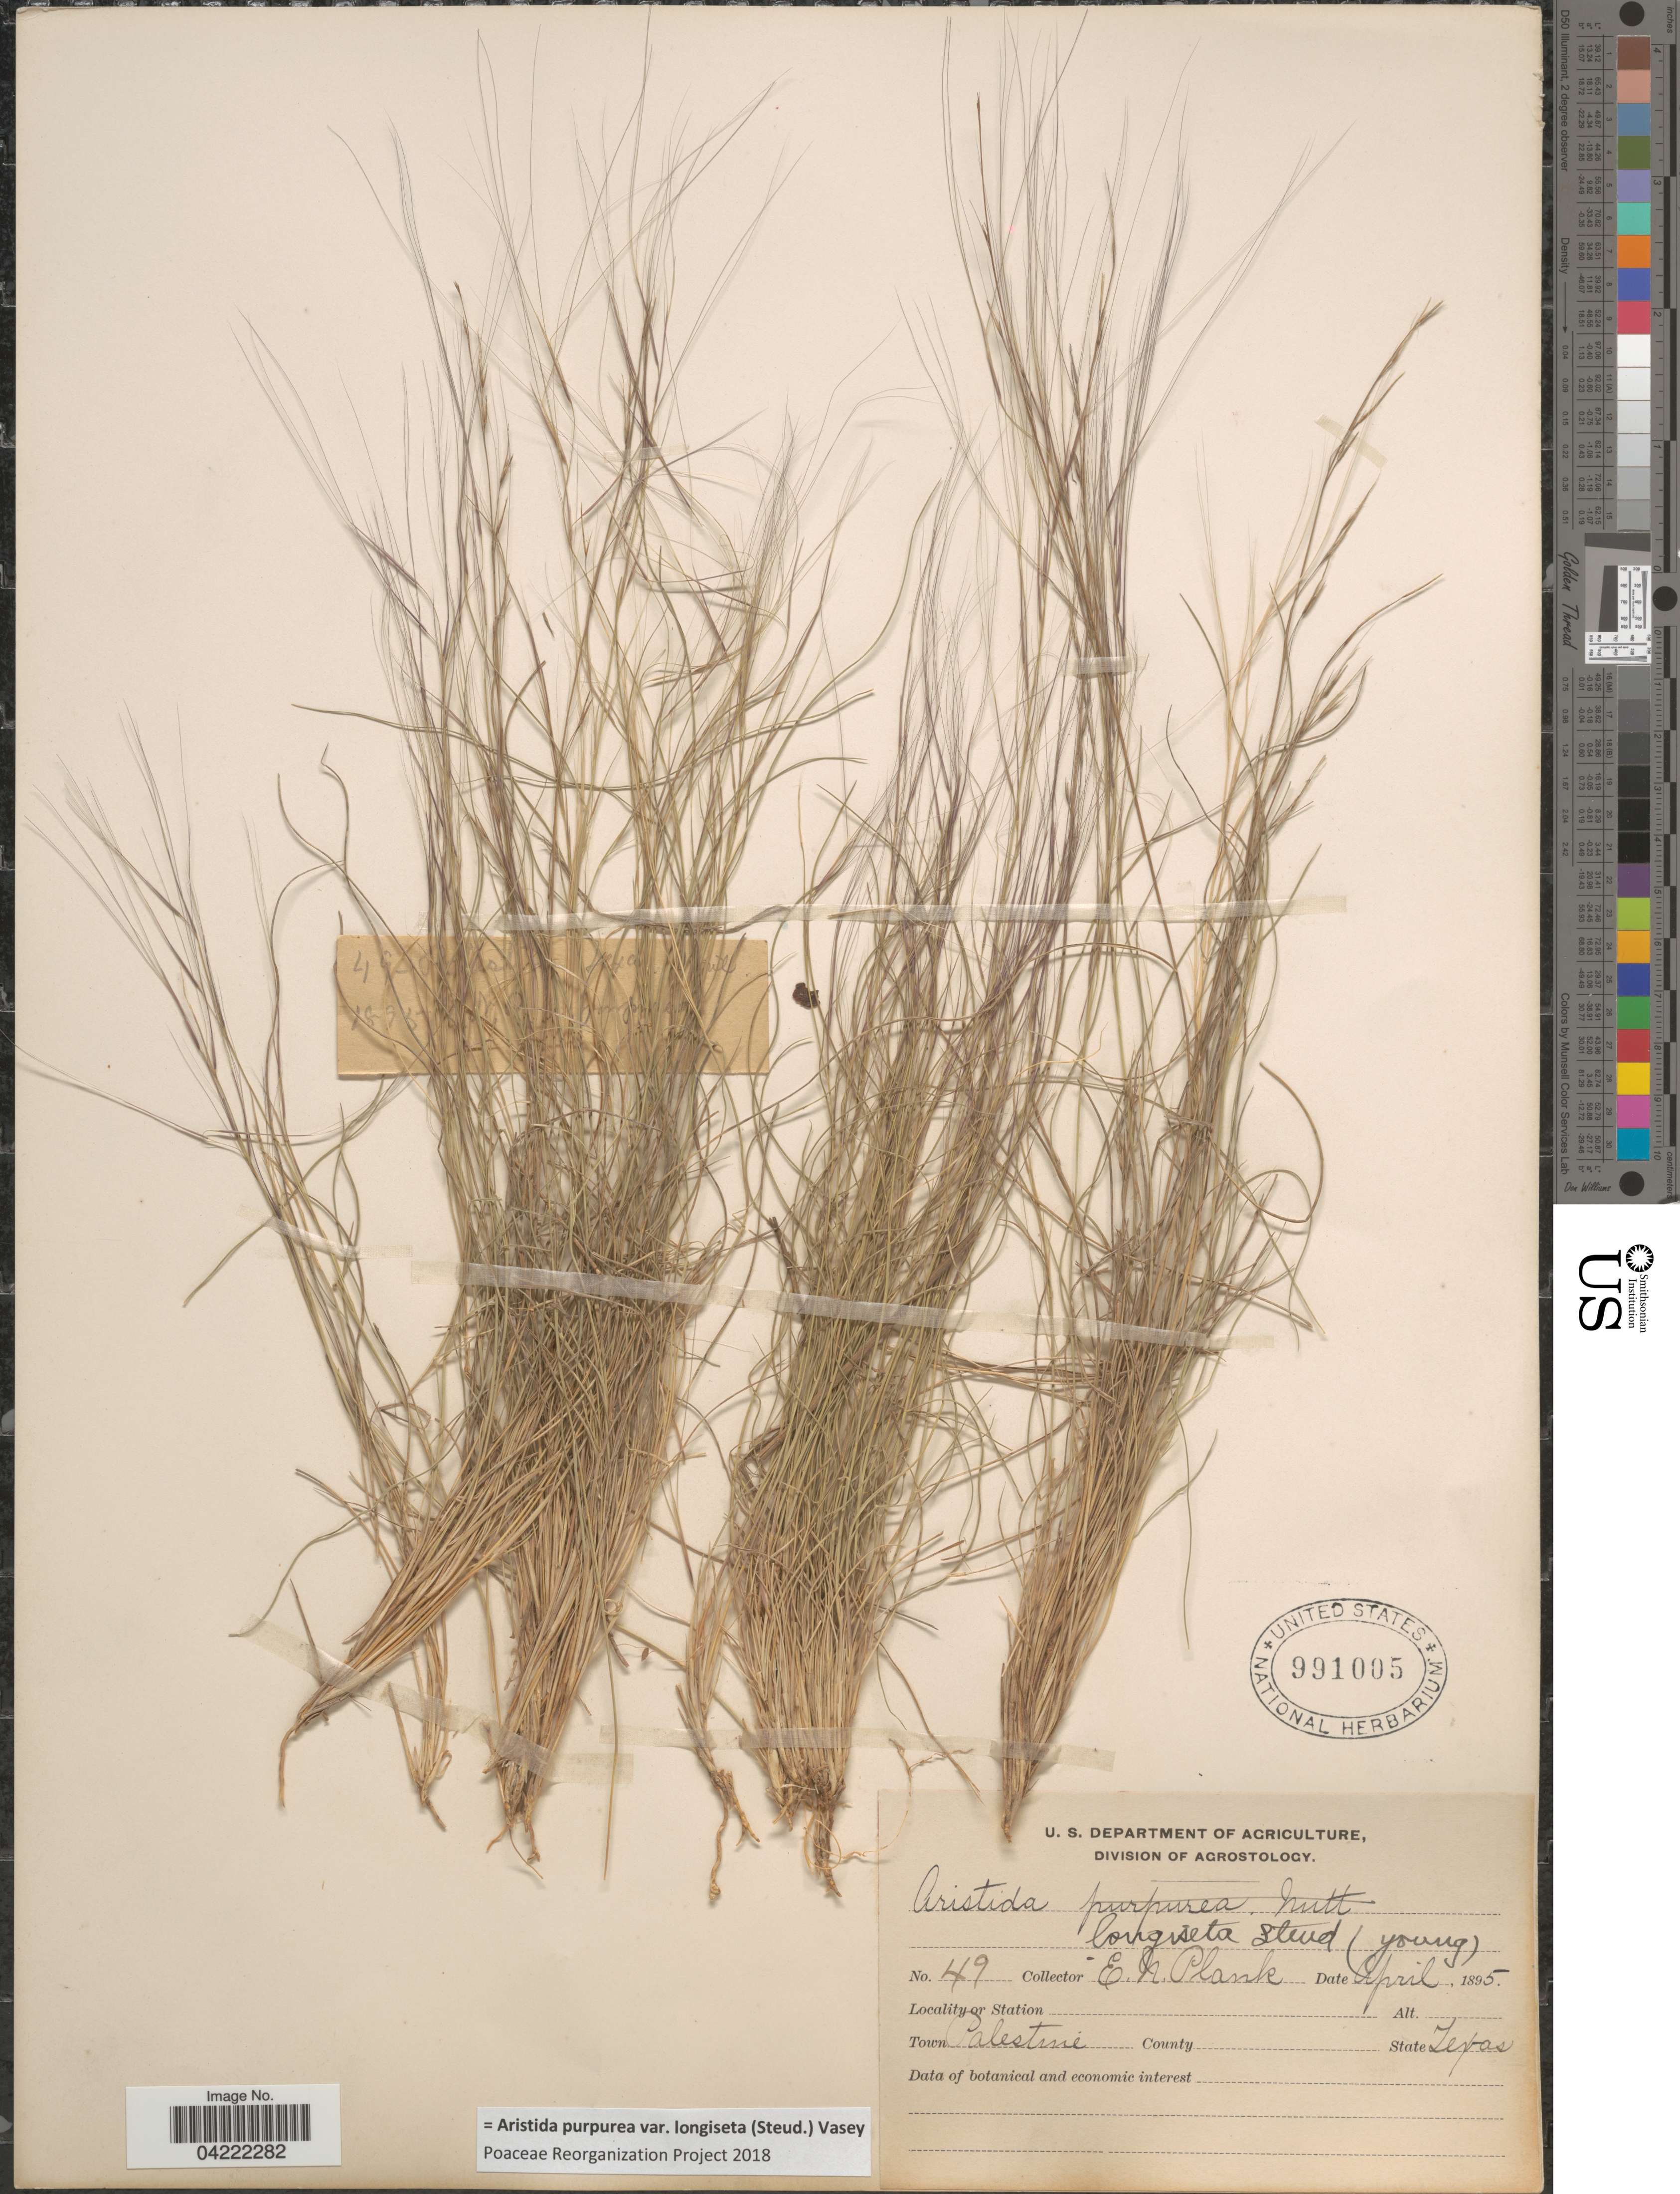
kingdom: Plantae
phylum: Tracheophyta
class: Liliopsida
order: Poales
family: Poaceae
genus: Aristida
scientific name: Aristida purpurea var. longiseta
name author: (Steud.) Vasey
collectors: E. Plank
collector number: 49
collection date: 1895-04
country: United States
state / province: Texas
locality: Town Palestine.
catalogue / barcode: US 991005